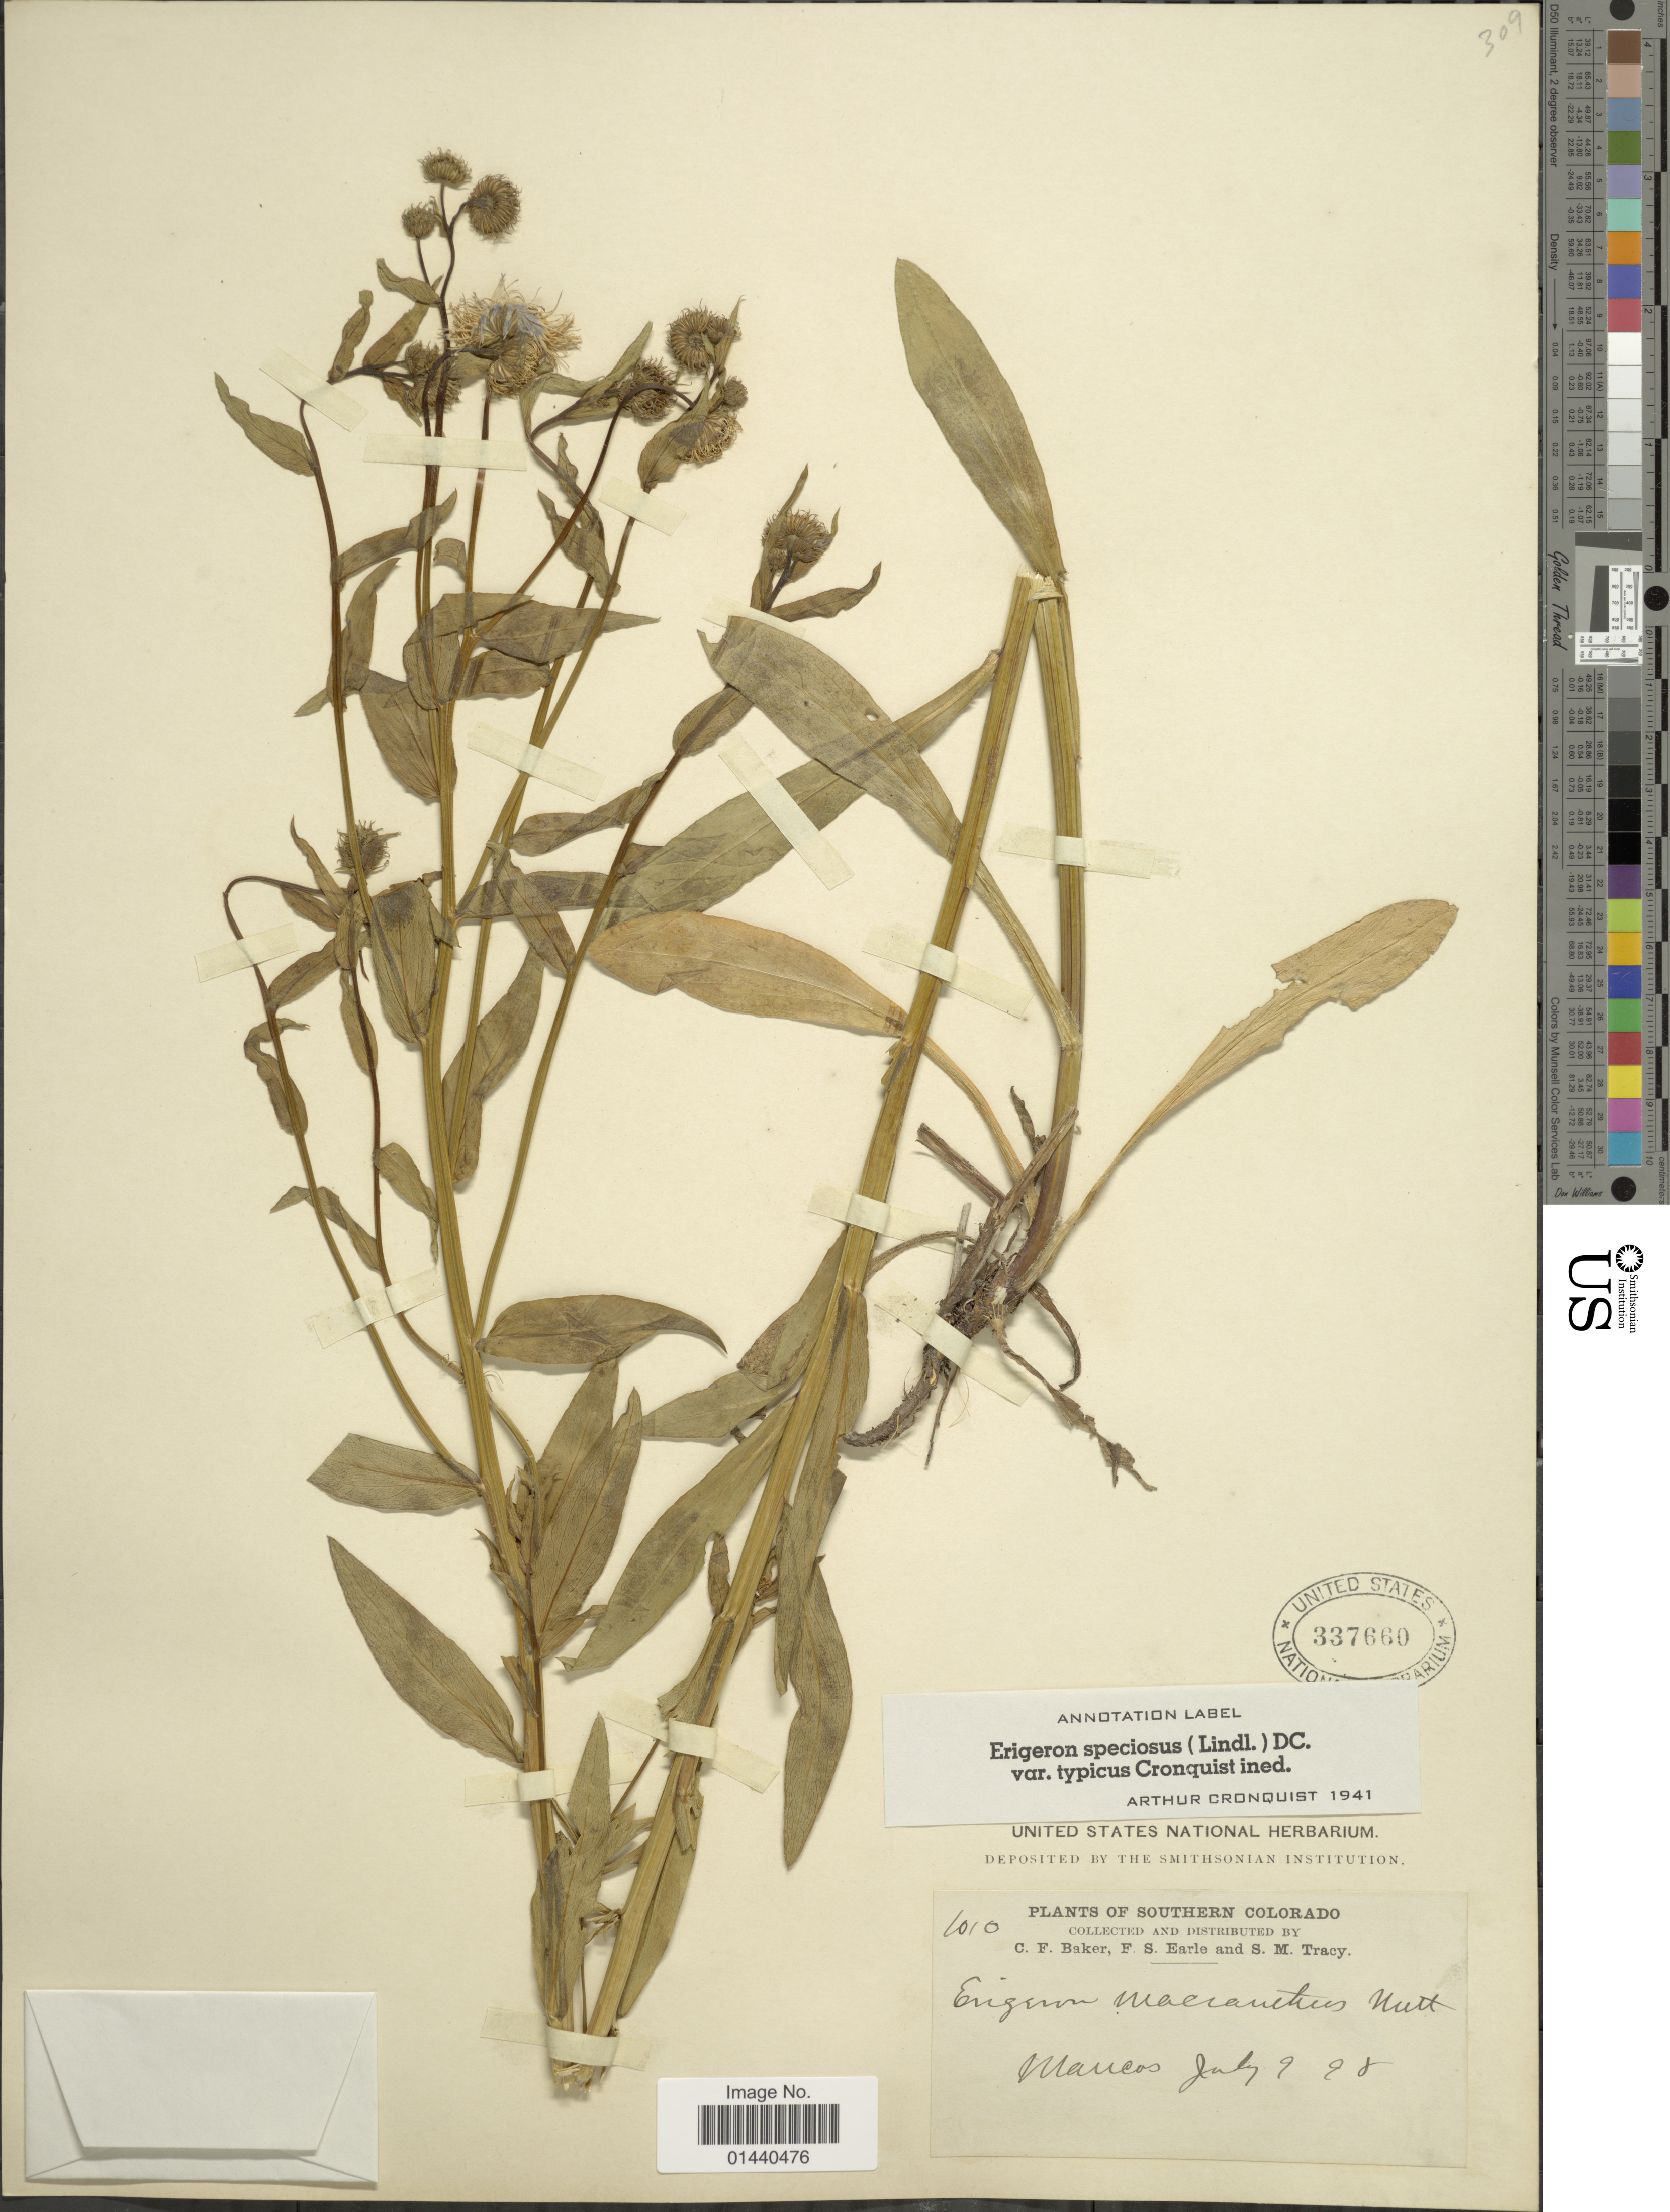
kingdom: Plantae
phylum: Tracheophyta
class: Magnoliopsida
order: Asterales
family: Asteraceae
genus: Erigeron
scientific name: Erigeron speciosus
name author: (Lindl.) DC.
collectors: C. F. Baker, F. S. Earle & S. M. Tracy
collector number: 1010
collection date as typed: Transcribed d/m/y: 9/7/98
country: United States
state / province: Colorado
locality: Southern Colorado. Mancos.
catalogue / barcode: US 337660